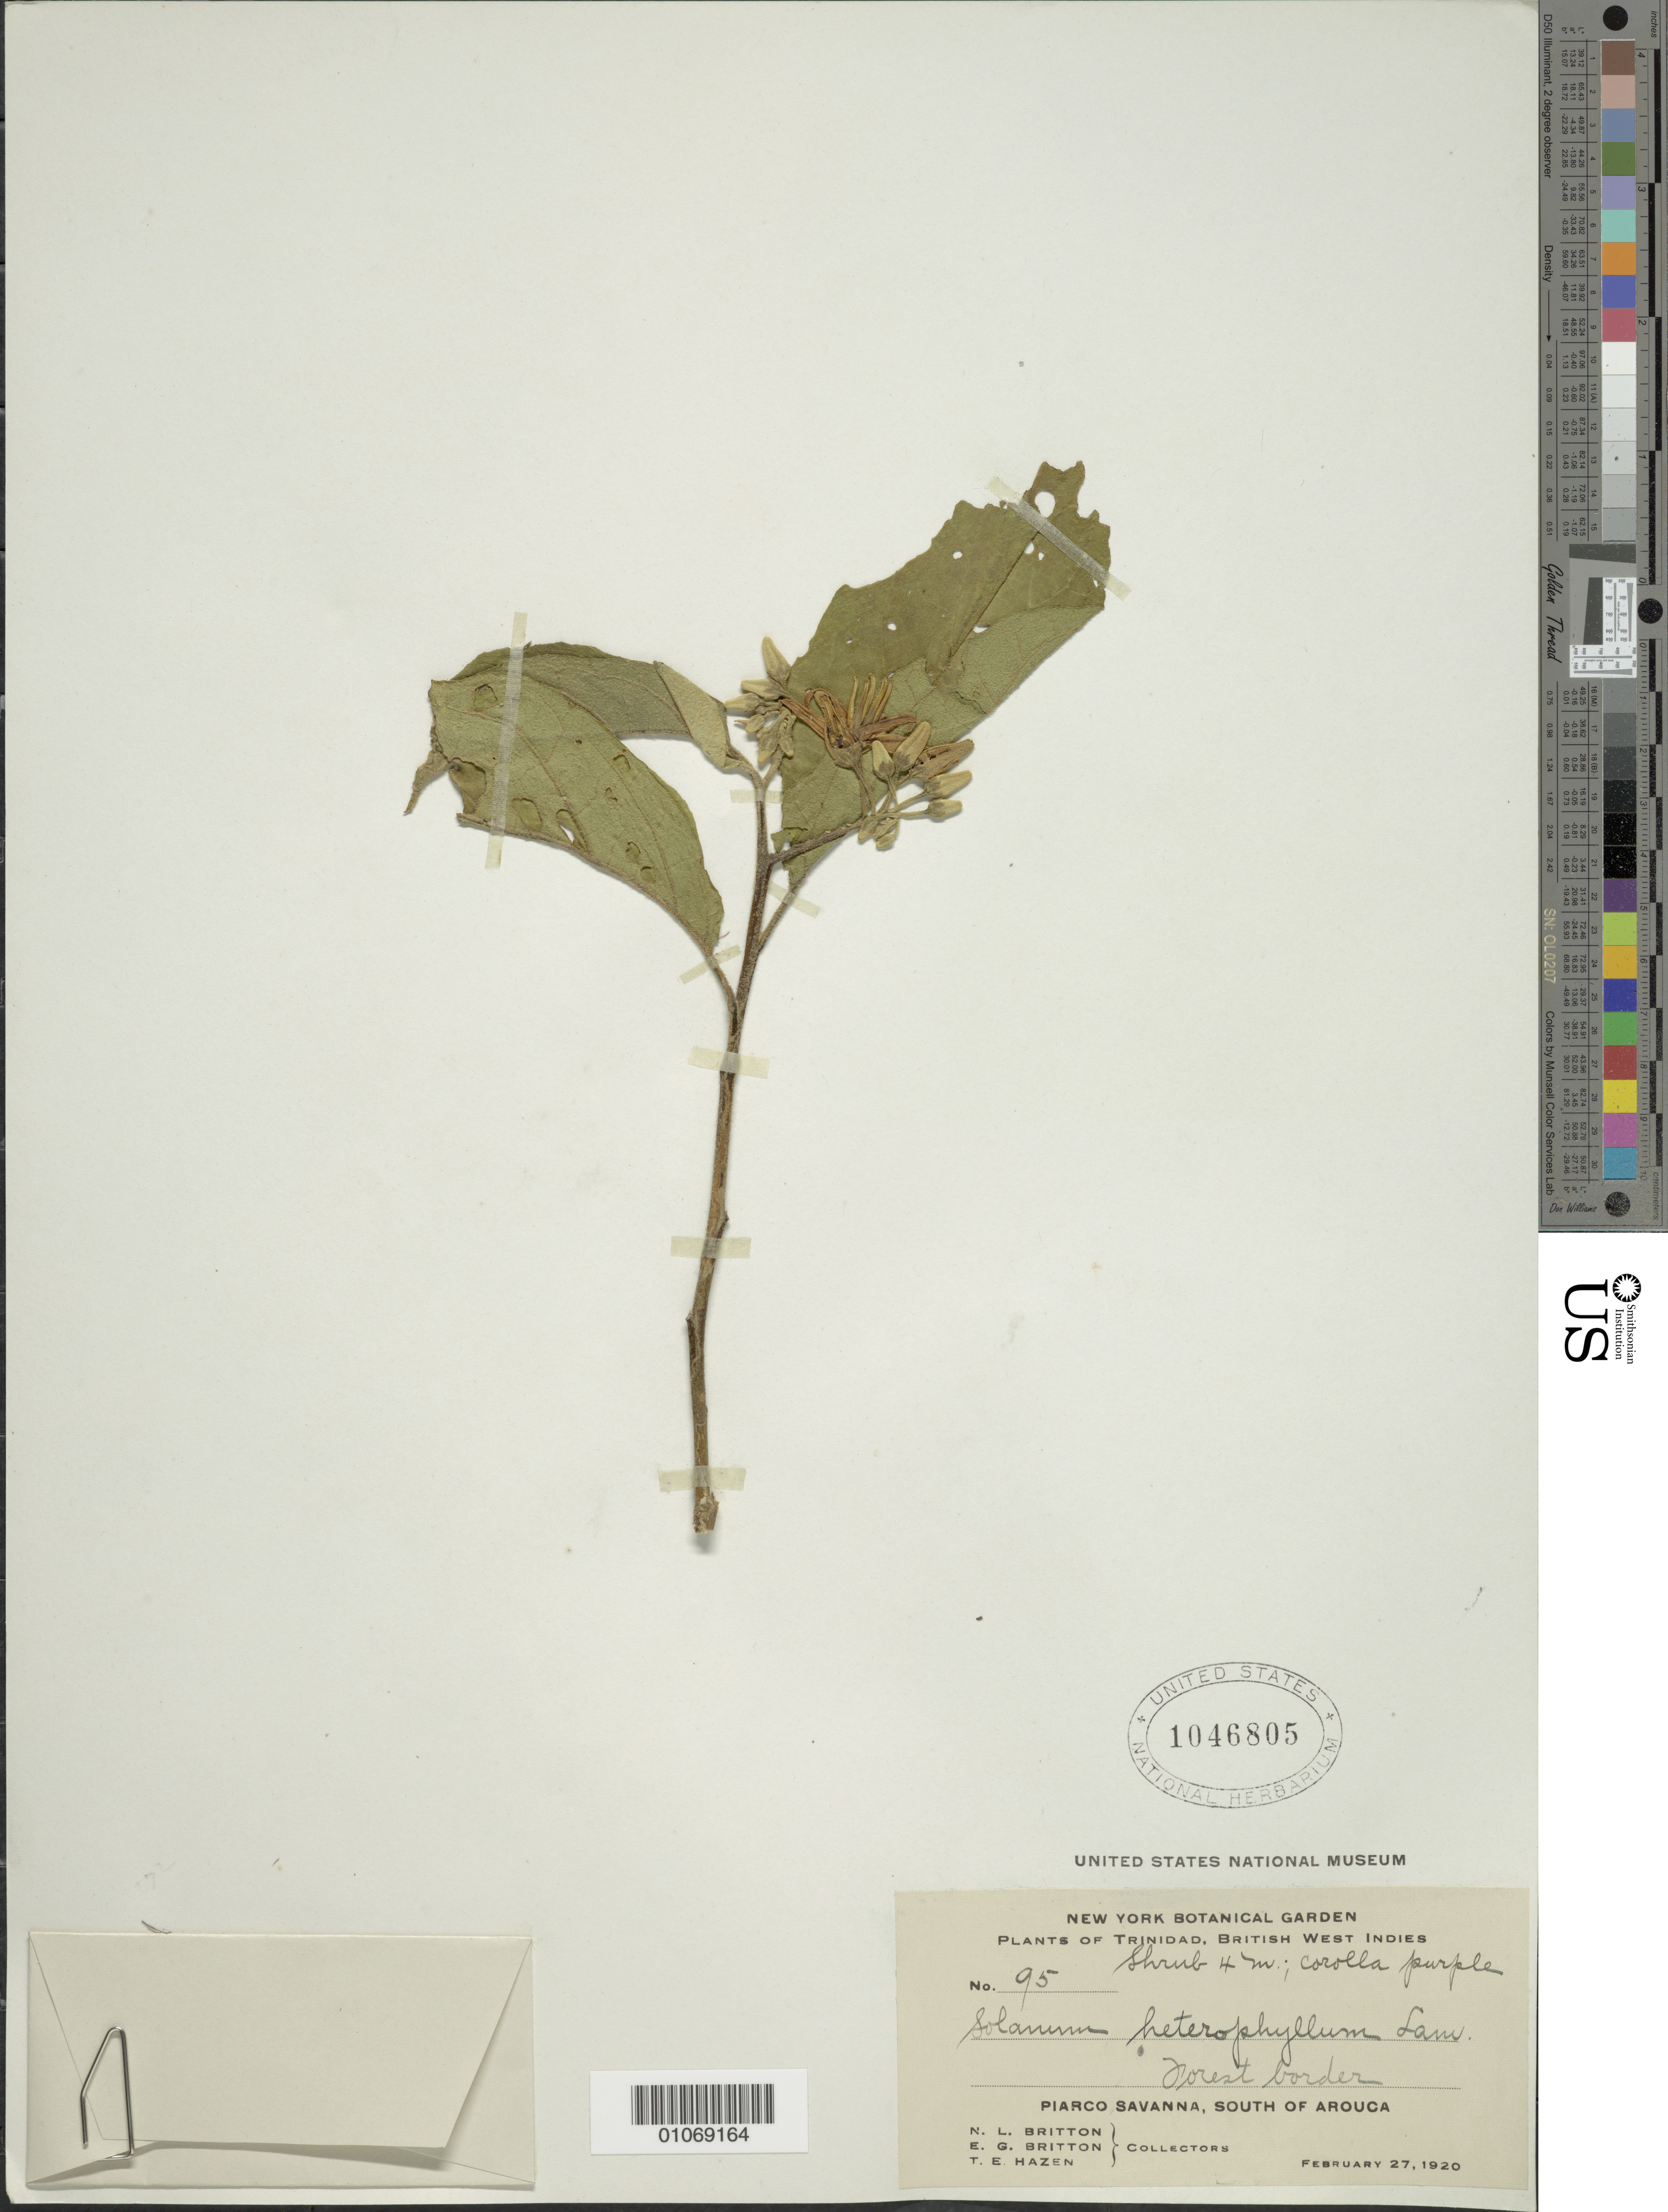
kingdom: Plantae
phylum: Tracheophyta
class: Magnoliopsida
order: Solanales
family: Solanaceae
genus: Solanum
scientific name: Solanum subinerme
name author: Jacq.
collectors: N. Britton, E. G. Britton & T. E. Hazen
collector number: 95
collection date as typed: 27 Feb 1920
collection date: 1920-02-27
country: Trinidad and Tobago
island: Trinidad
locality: Piarco Savanna, south of Arouca. Forest border.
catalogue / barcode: US 1046805